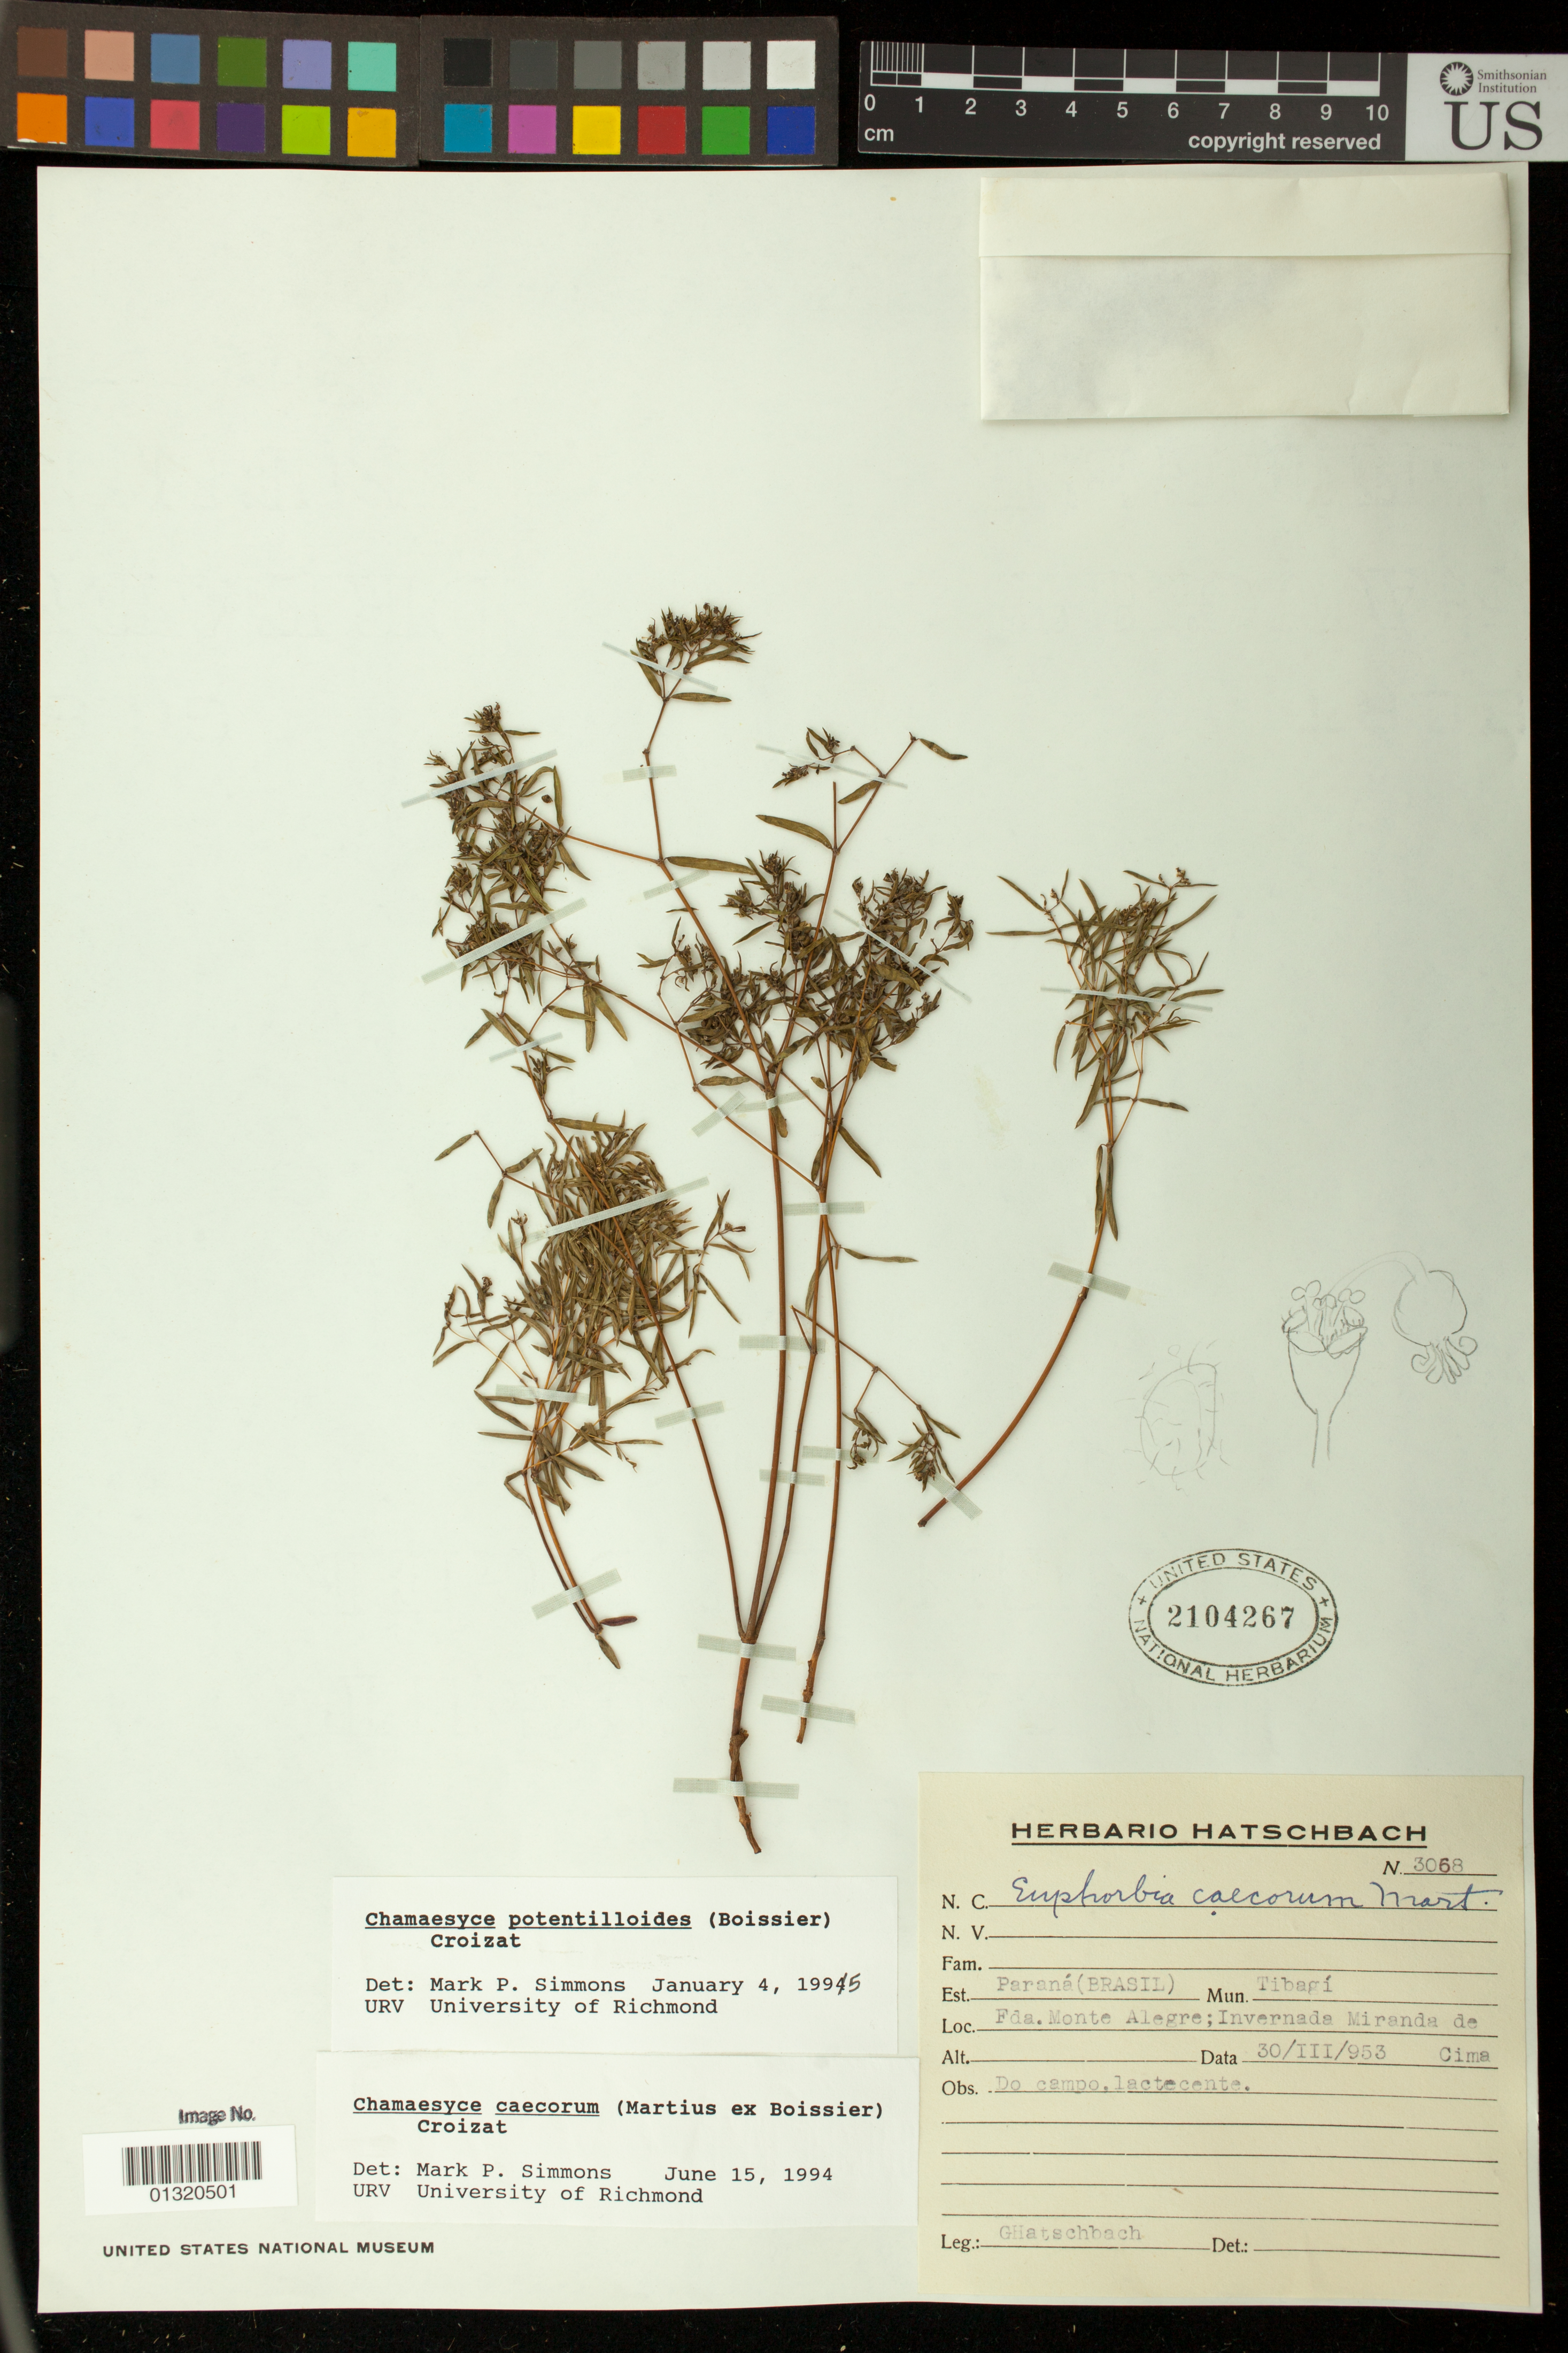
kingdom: Plantae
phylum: Tracheophyta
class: Magnoliopsida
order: Malpighiales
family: Euphorbiaceae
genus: Euphorbia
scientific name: Euphorbia potentilloides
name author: Boiss.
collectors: G. Hatschbach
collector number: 3068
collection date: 1953-03-30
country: Brazil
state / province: Paraná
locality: Tibagi; Fda. Monte Alegre: Invernada Miranda de Cima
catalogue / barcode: US 2104267